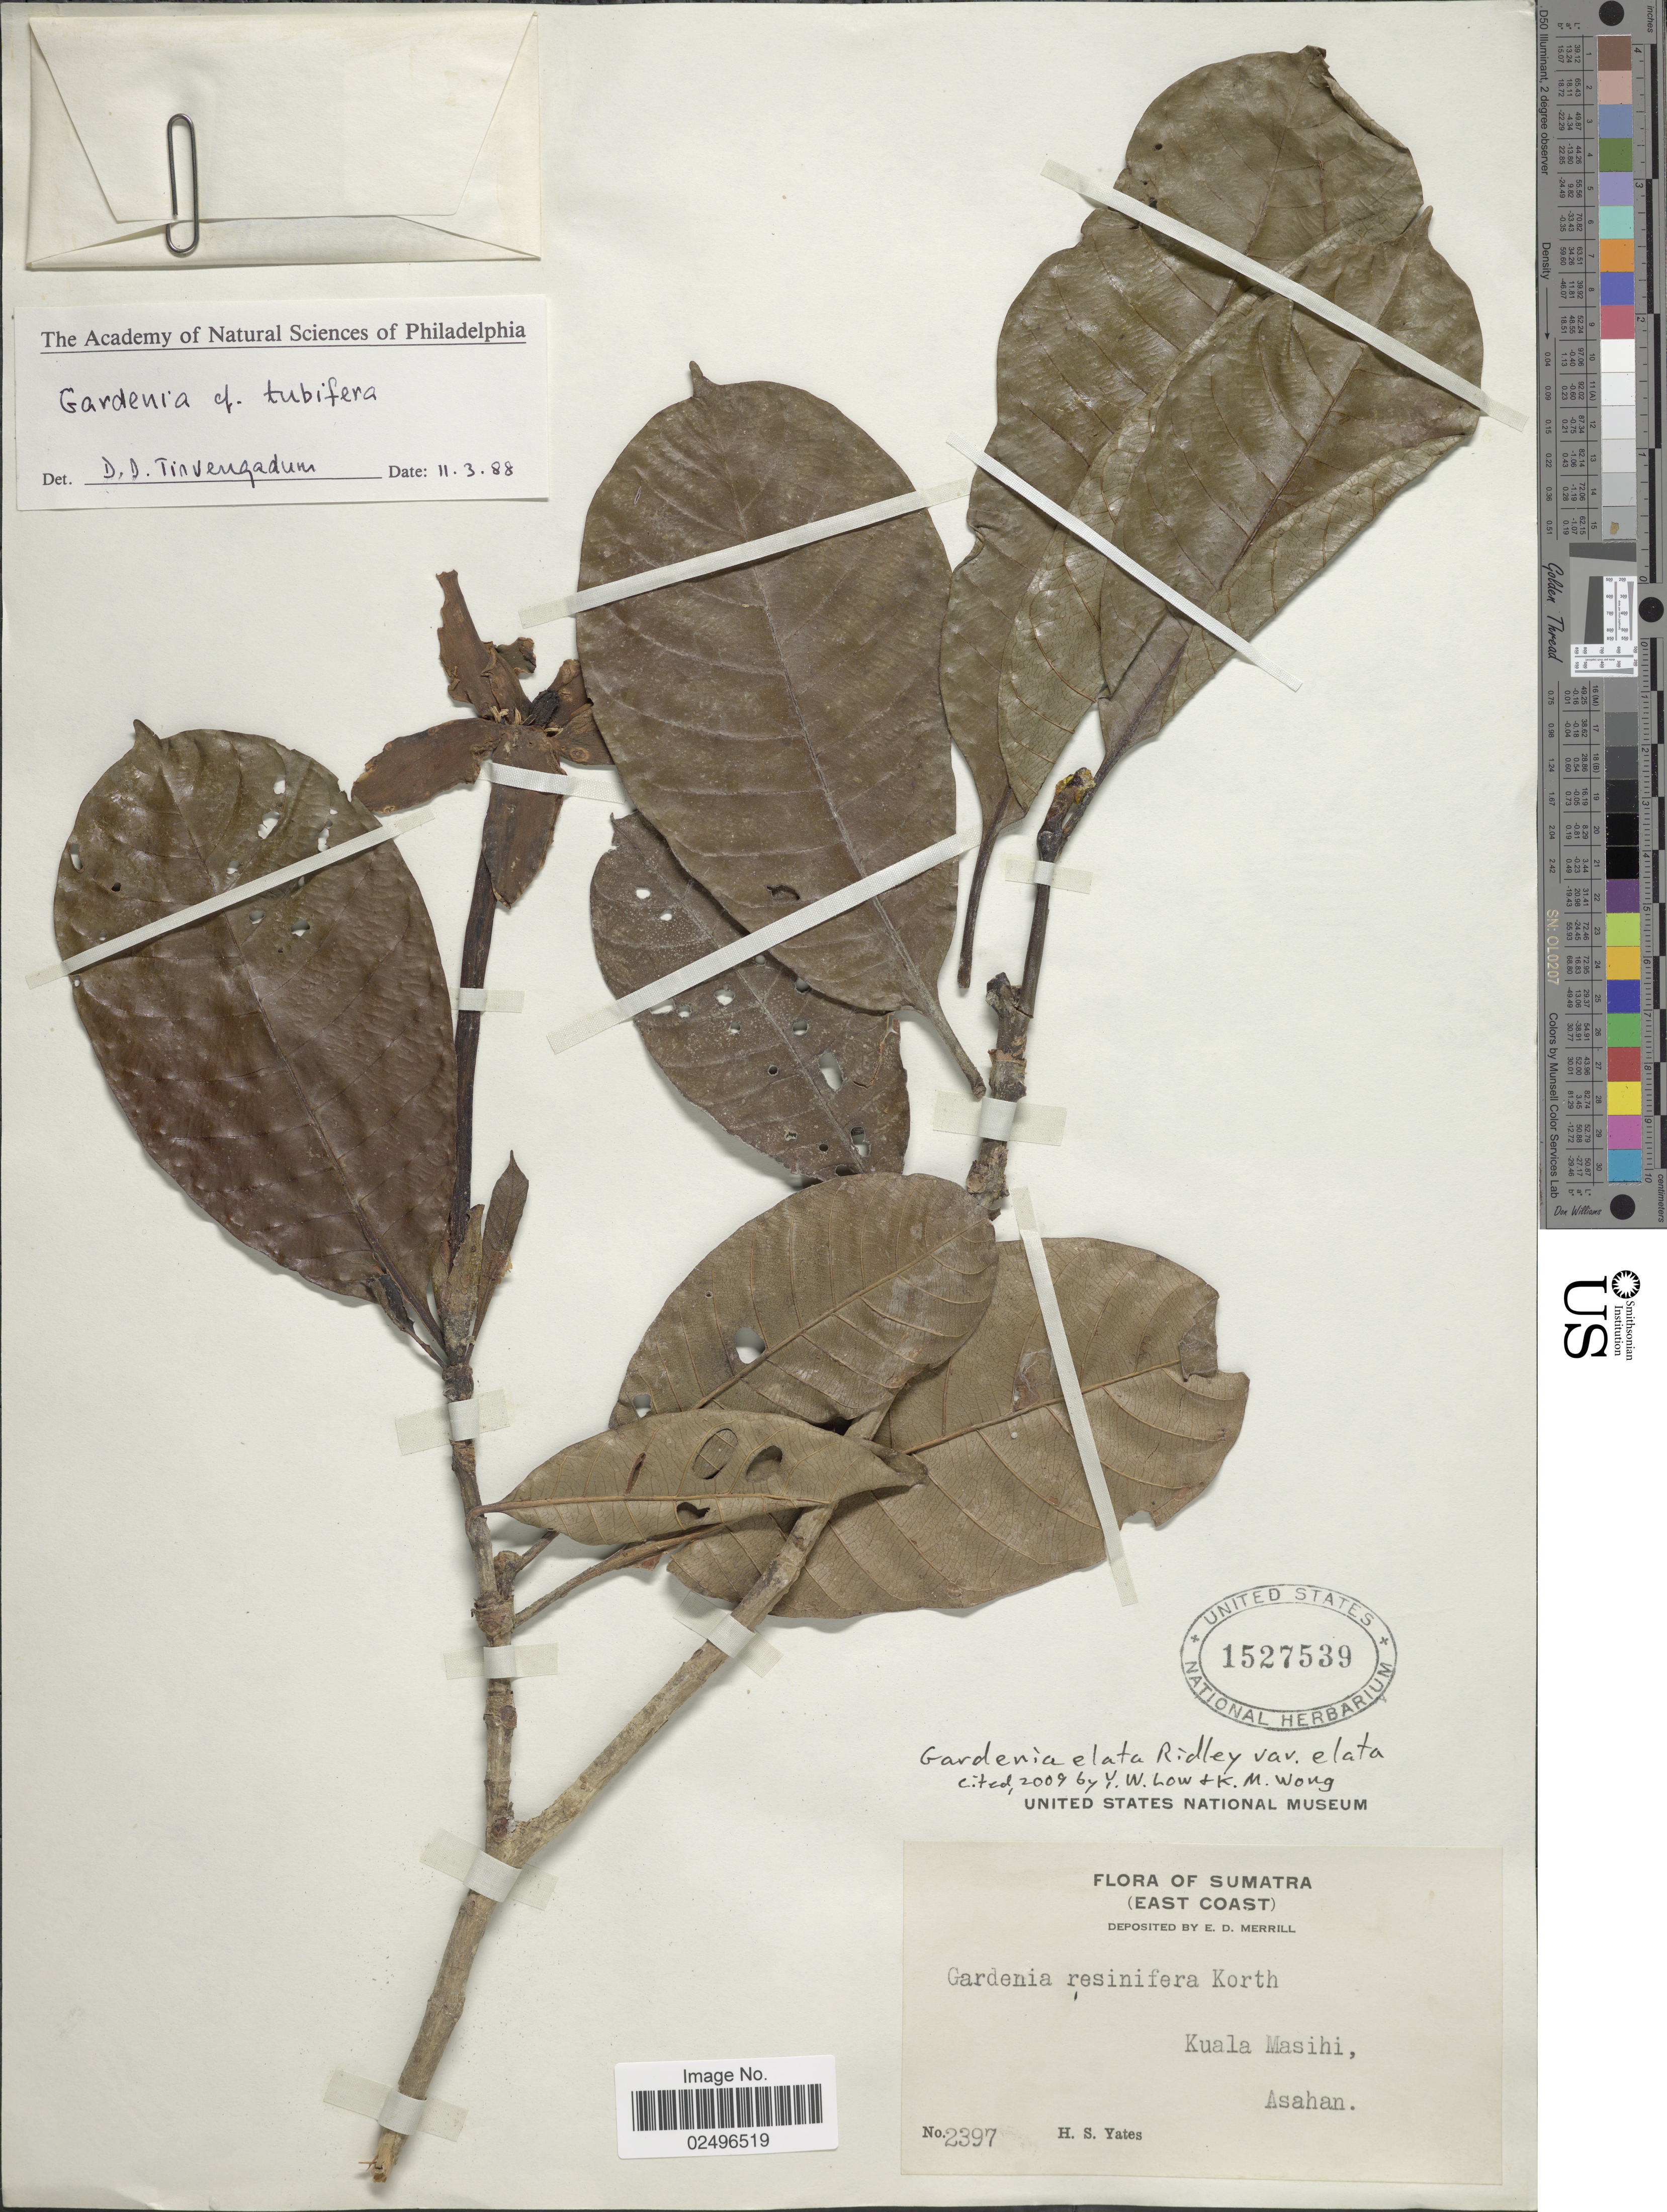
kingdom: Plantae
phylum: Tracheophyta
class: Magnoliopsida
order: Gentianales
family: Rubiaceae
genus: Gardenia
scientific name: Gardenia elata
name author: Ridl.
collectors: H. S. Yates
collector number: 2397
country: Indonesia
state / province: Sumatra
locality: East Coast, Kuala Masihi, Asahan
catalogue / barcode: US 1527539